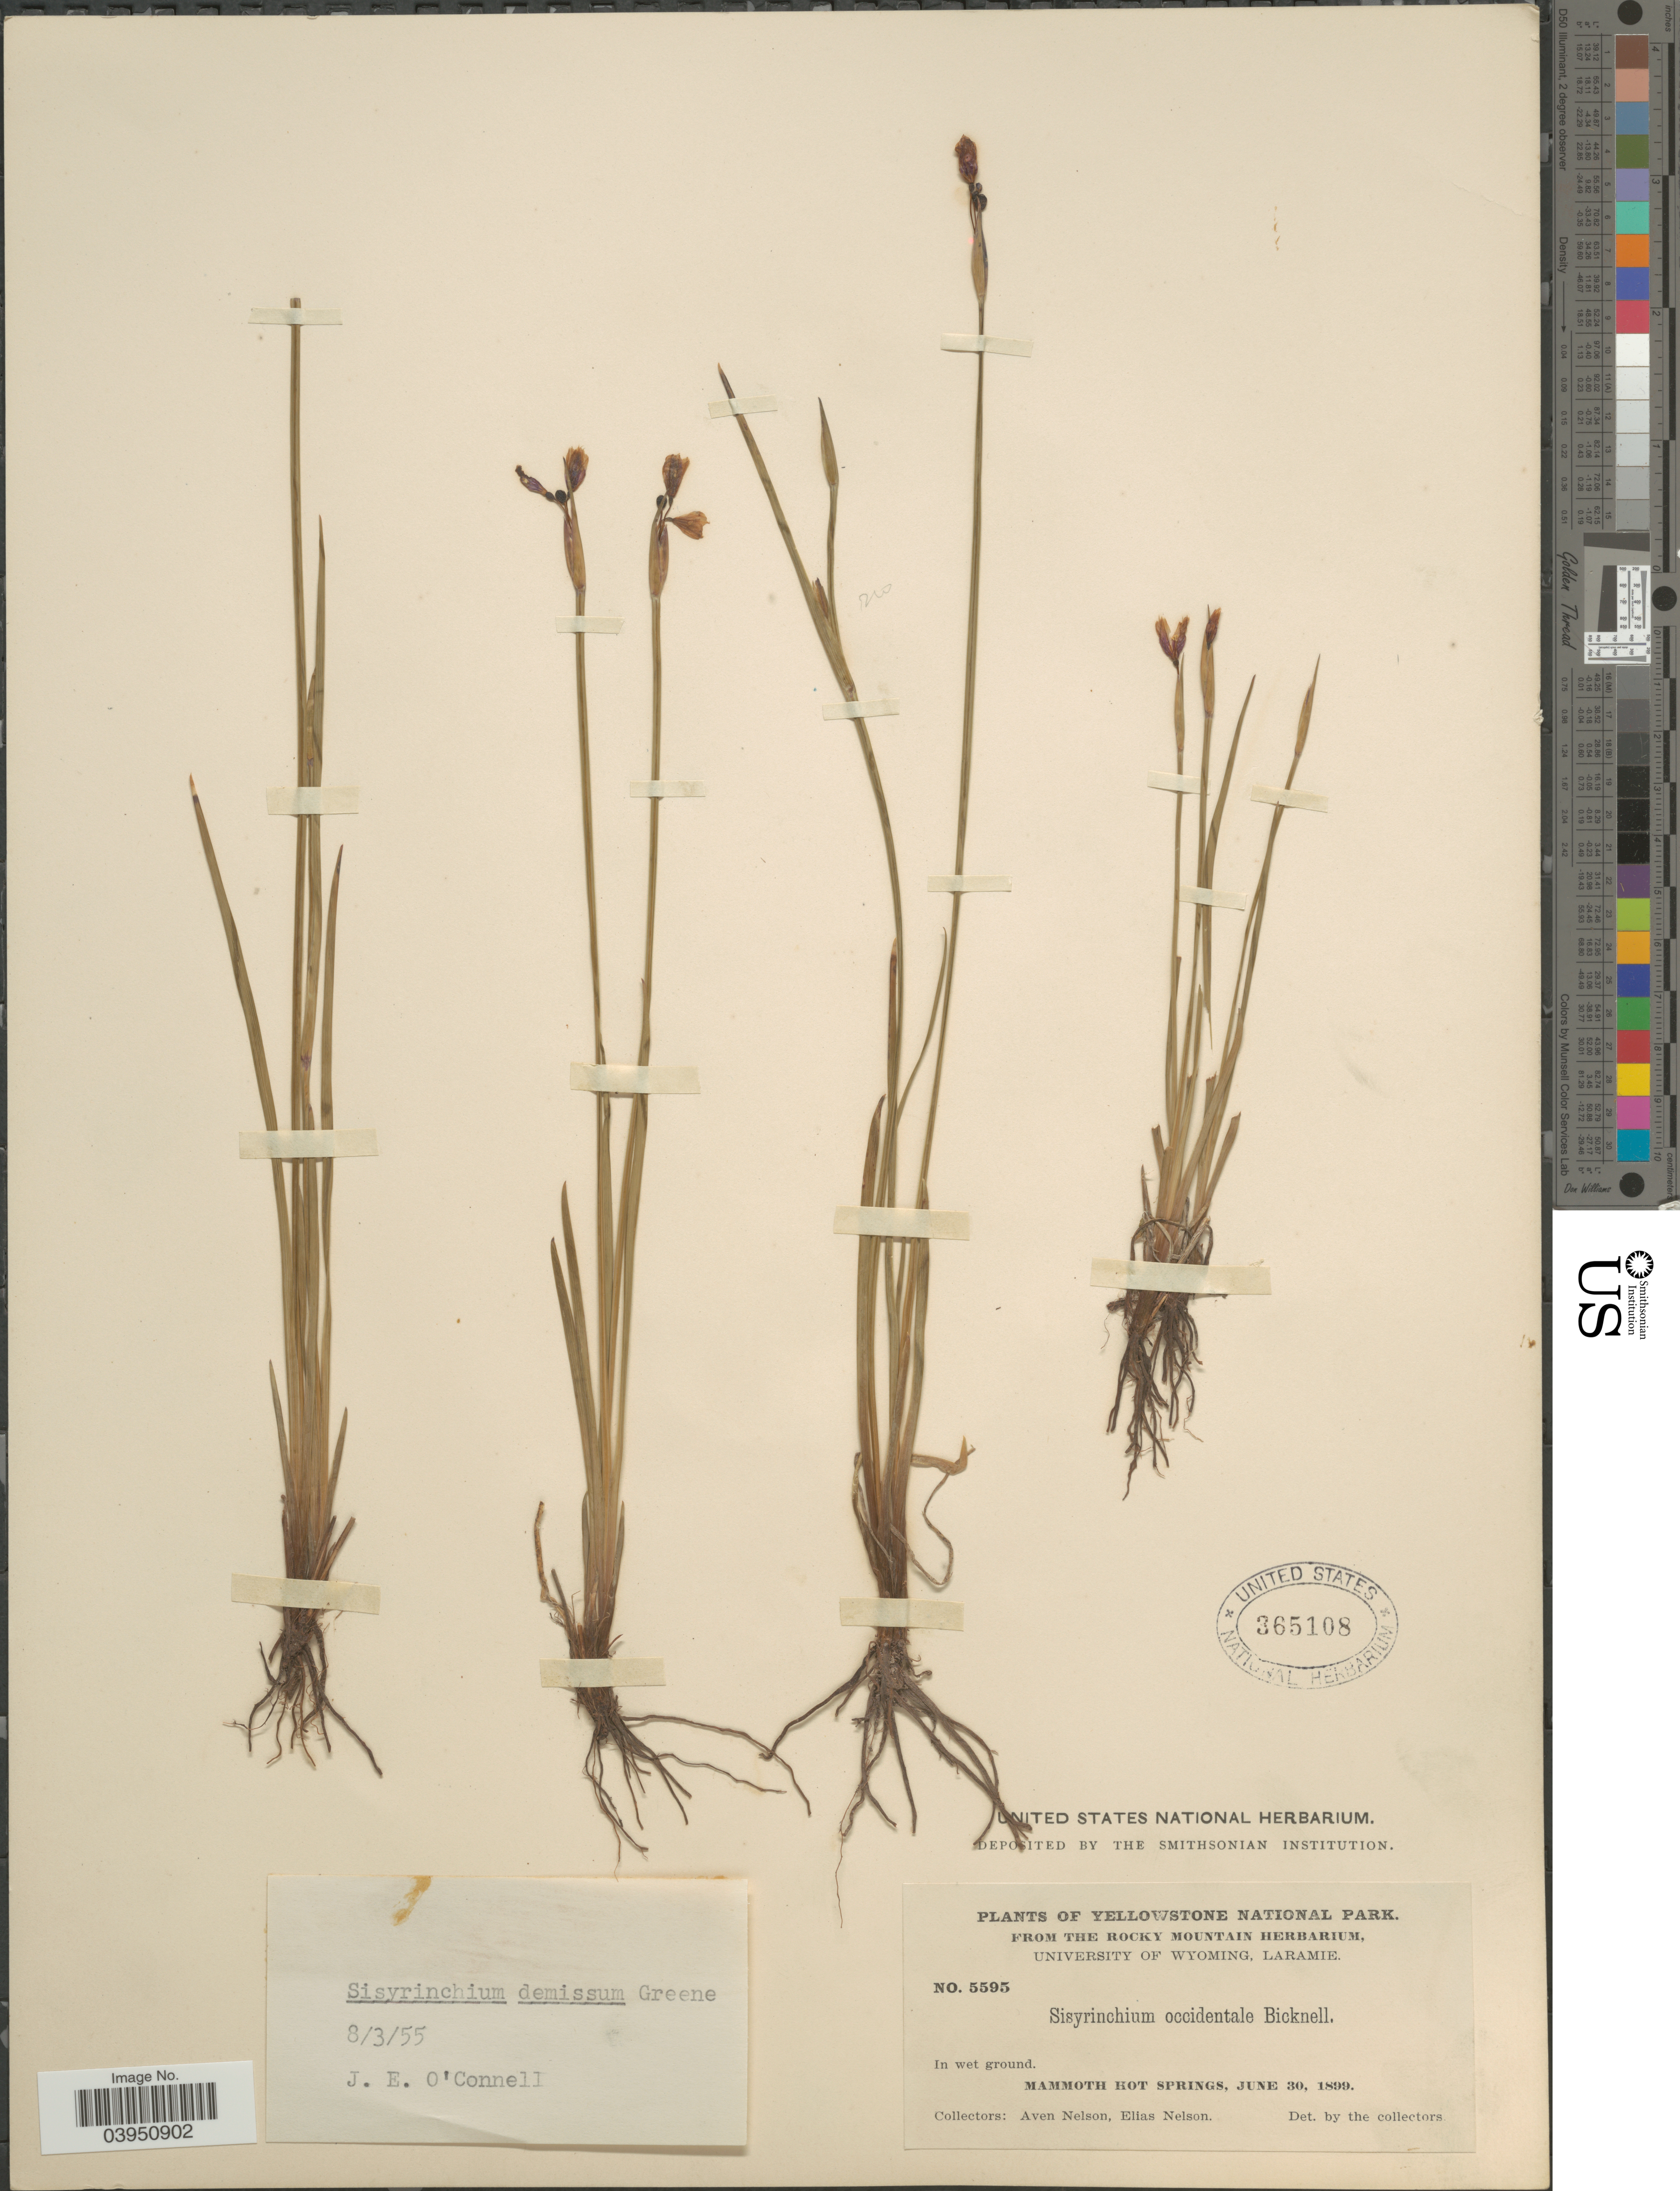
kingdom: Plantae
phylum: Tracheophyta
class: Liliopsida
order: Asparagales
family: Iridaceae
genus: Sisyrinchium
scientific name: Sisyrinchium demissum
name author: Greene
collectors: A. Nelson & E. Nelson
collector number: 5595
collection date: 1899-06-30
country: United States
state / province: Wyoming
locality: Yellowstone National Park. Mammoth Hot Springs.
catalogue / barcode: US 365108